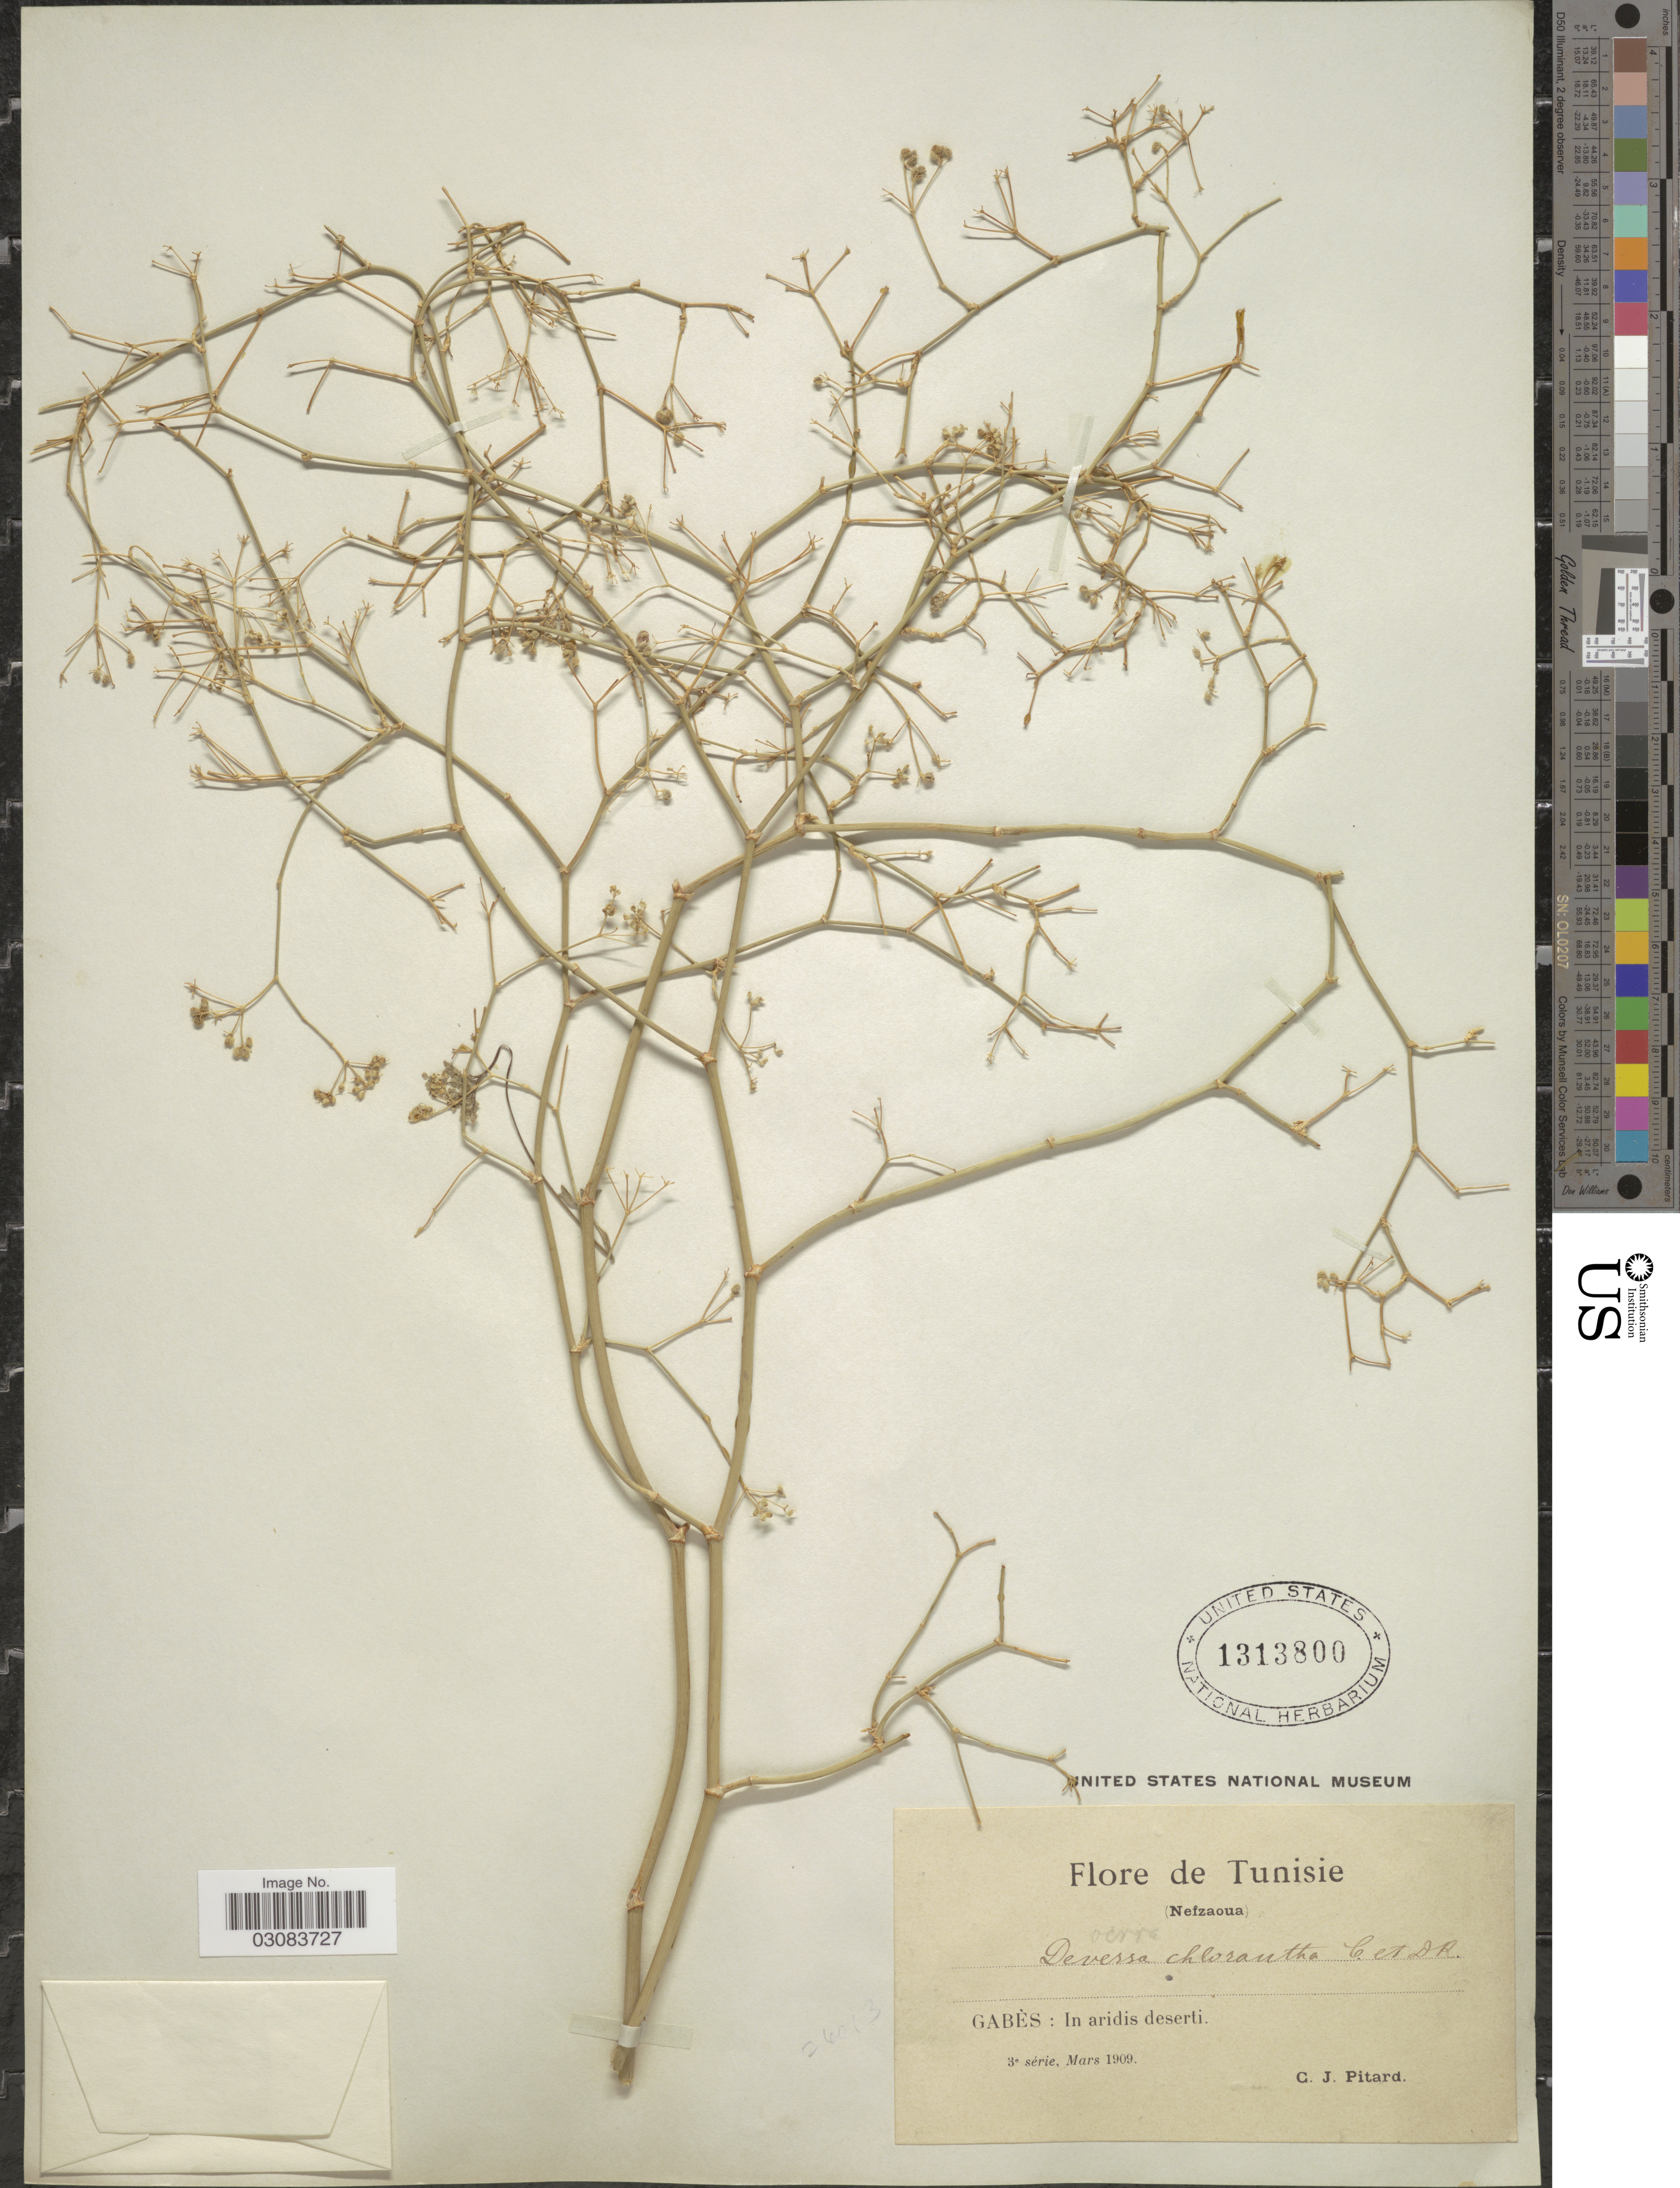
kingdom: Plantae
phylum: Tracheophyta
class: Magnoliopsida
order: Apiales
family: Apiaceae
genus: Deverra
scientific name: Deverra denudata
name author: (Viv.) Pfisterer & Podlech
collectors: C. Pitard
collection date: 1909-03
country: Tunisia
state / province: Gabès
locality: (Nefzaoua). In aridis deserti.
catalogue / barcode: US 1313800